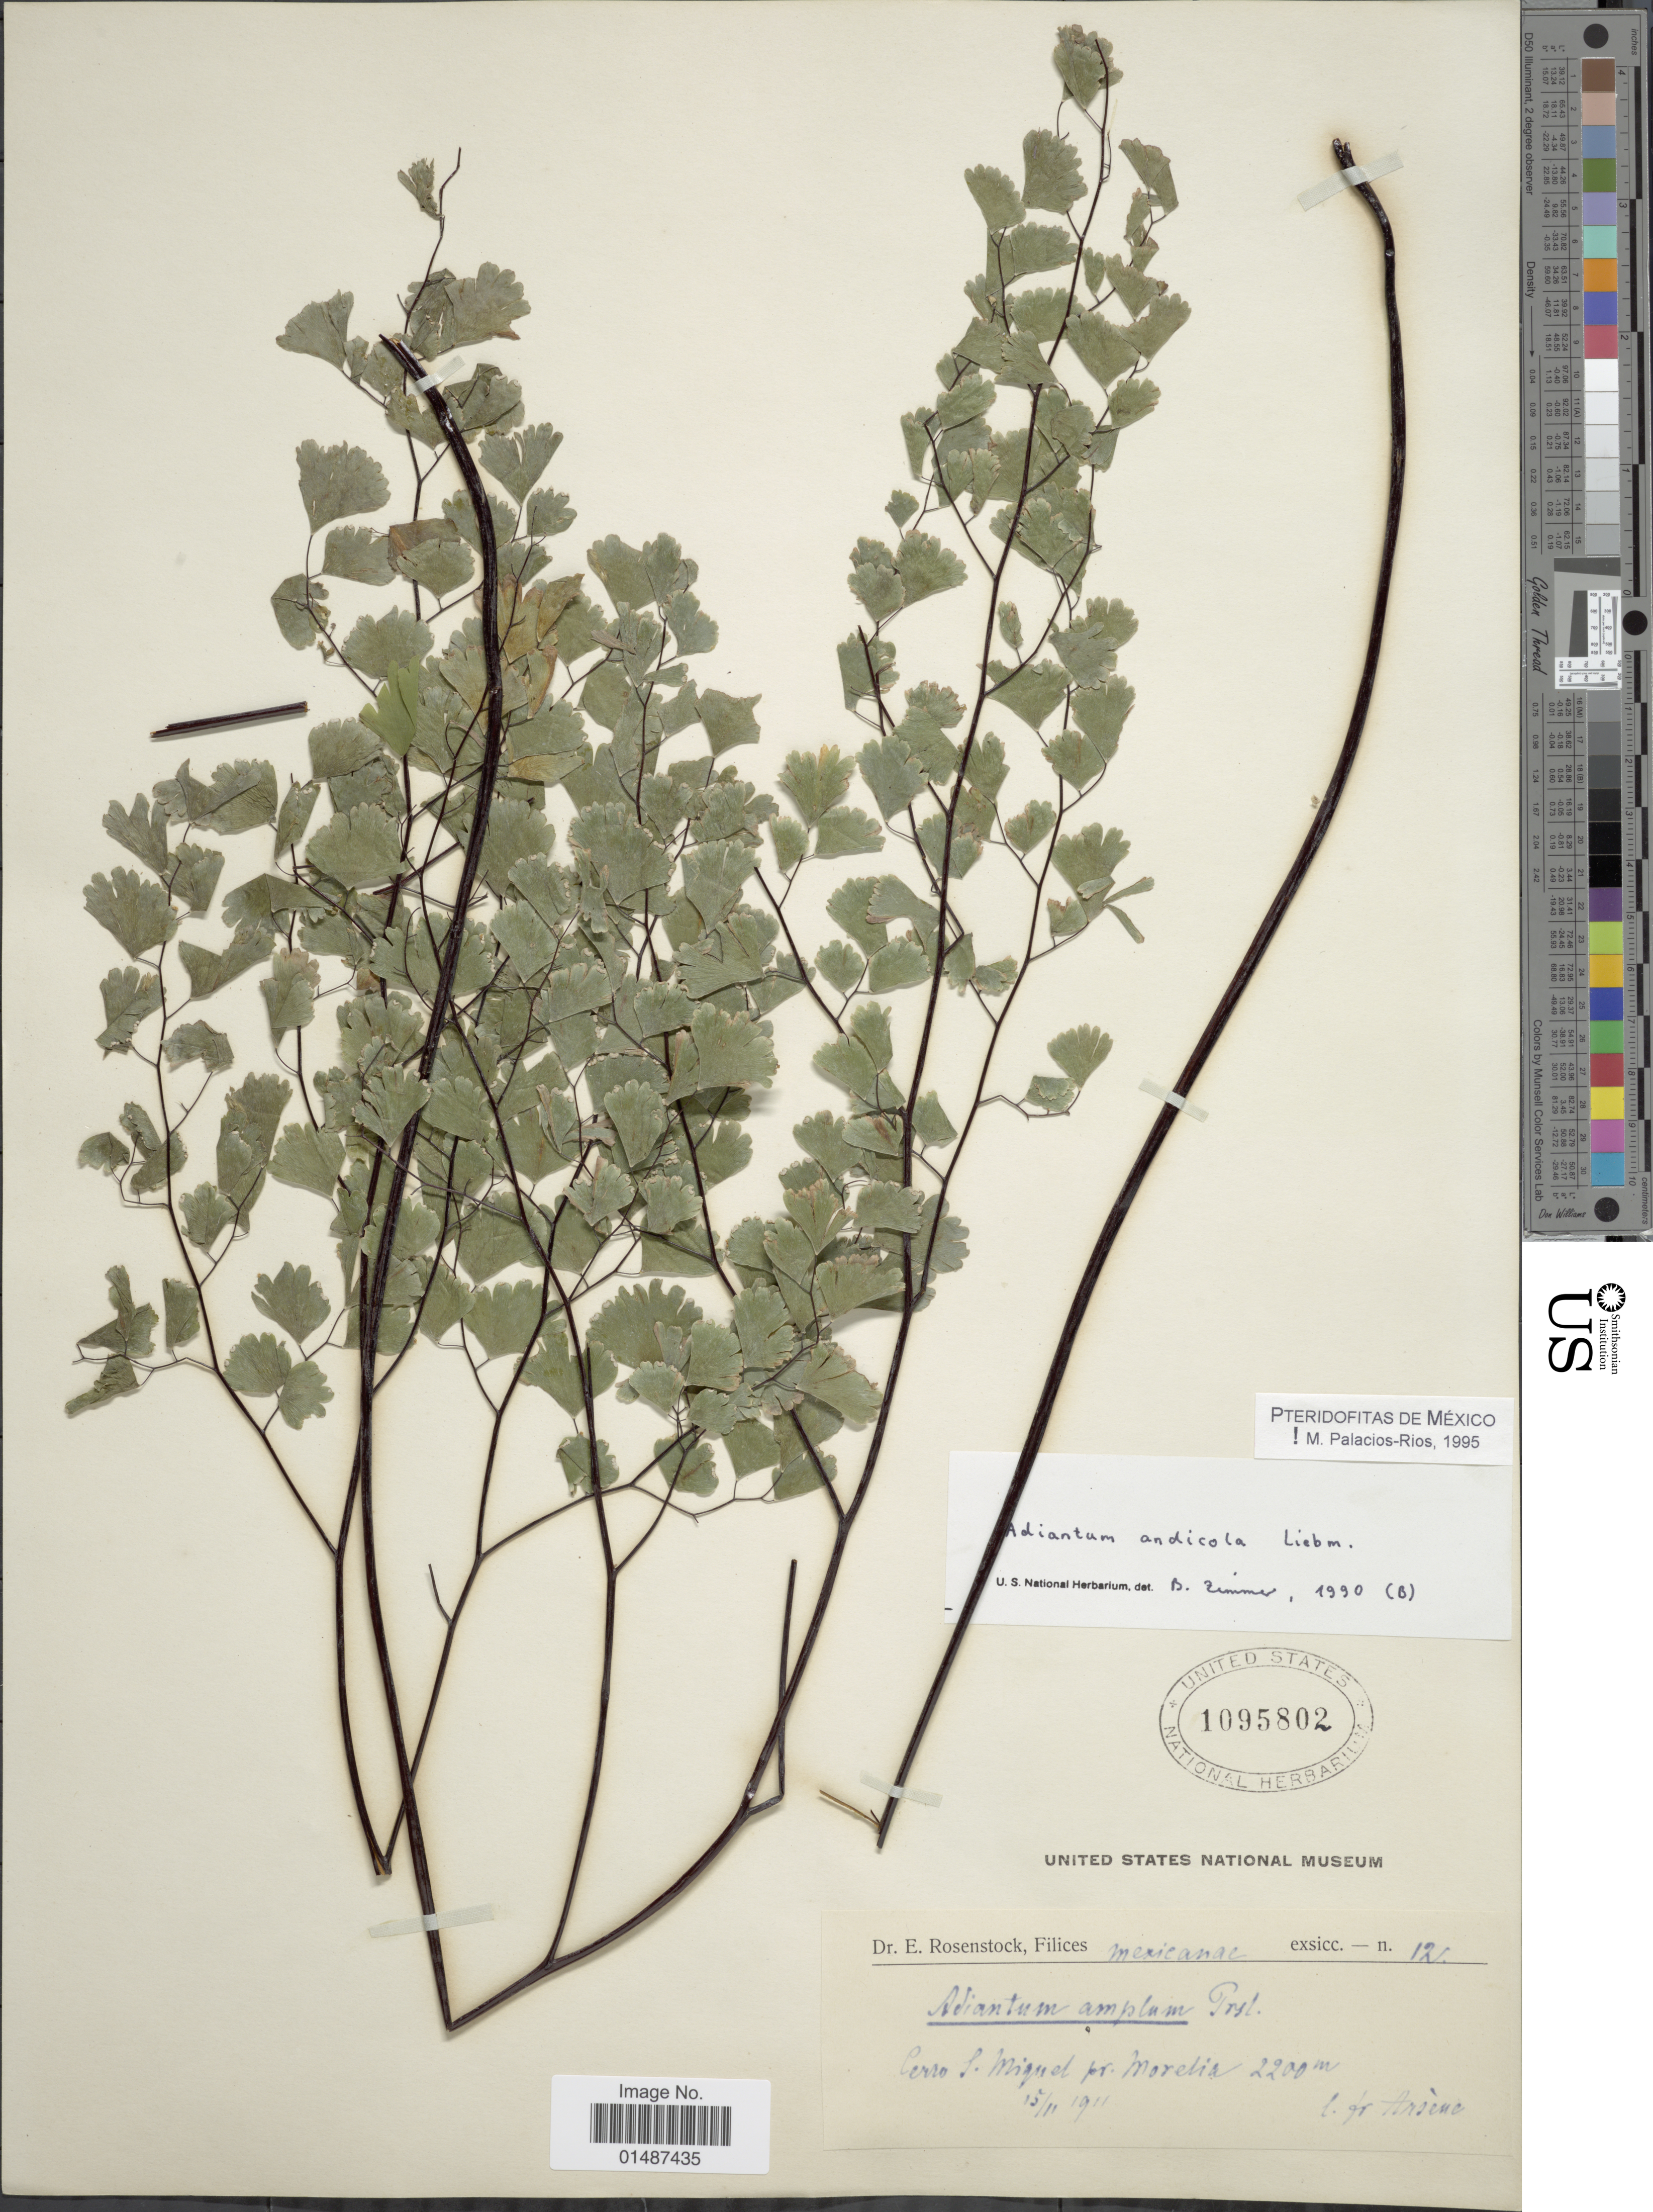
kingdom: Plantae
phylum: Tracheophyta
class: Polypodiopsida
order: Polypodiales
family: Pteridaceae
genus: Adiantum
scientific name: Adiantum amplum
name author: C. Presl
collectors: F. Arsène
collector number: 12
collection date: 1911-11-15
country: Mexico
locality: Cerro S. Miquel pr. Morelia.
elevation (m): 2200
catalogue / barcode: US 1095802